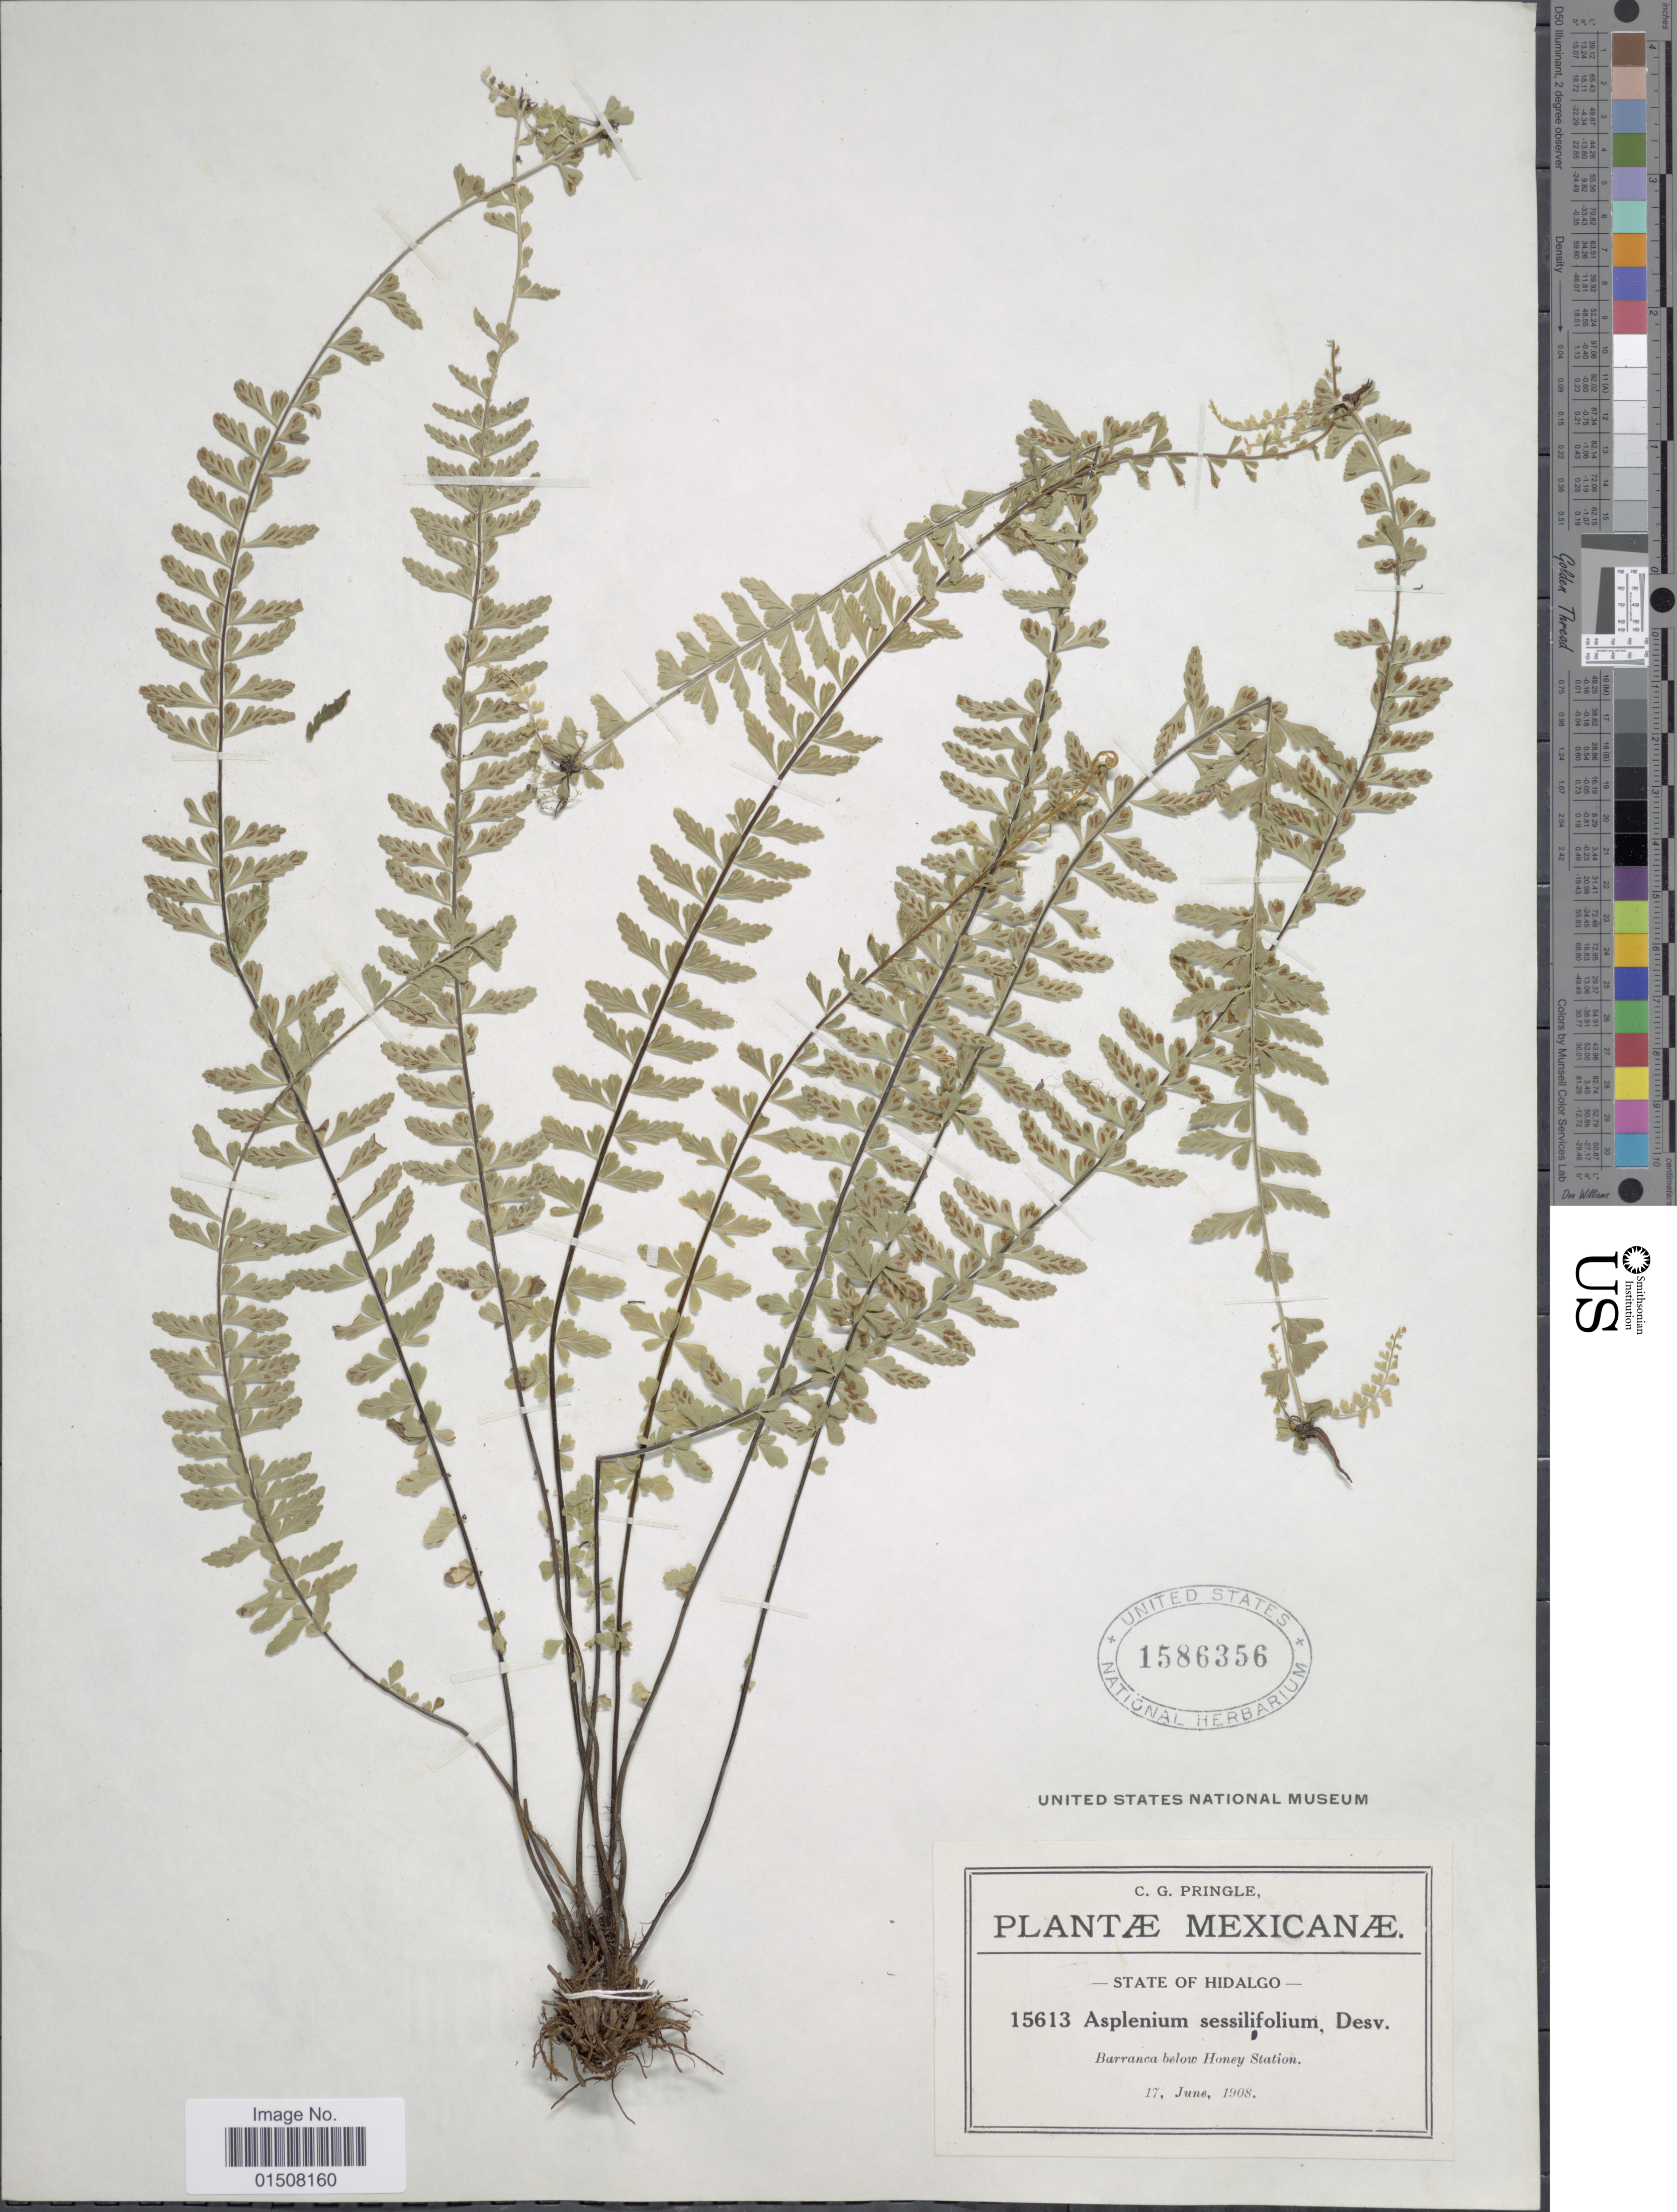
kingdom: Plantae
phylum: Tracheophyta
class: Polypodiopsida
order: Polypodiales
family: Aspleniaceae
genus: Asplenium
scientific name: Asplenium sessilifolium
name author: Desv.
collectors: C. G. Pringle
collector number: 15613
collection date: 1908-06-17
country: Mexico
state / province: Hidalgo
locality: Barranca below Honey Station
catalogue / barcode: US 1586365